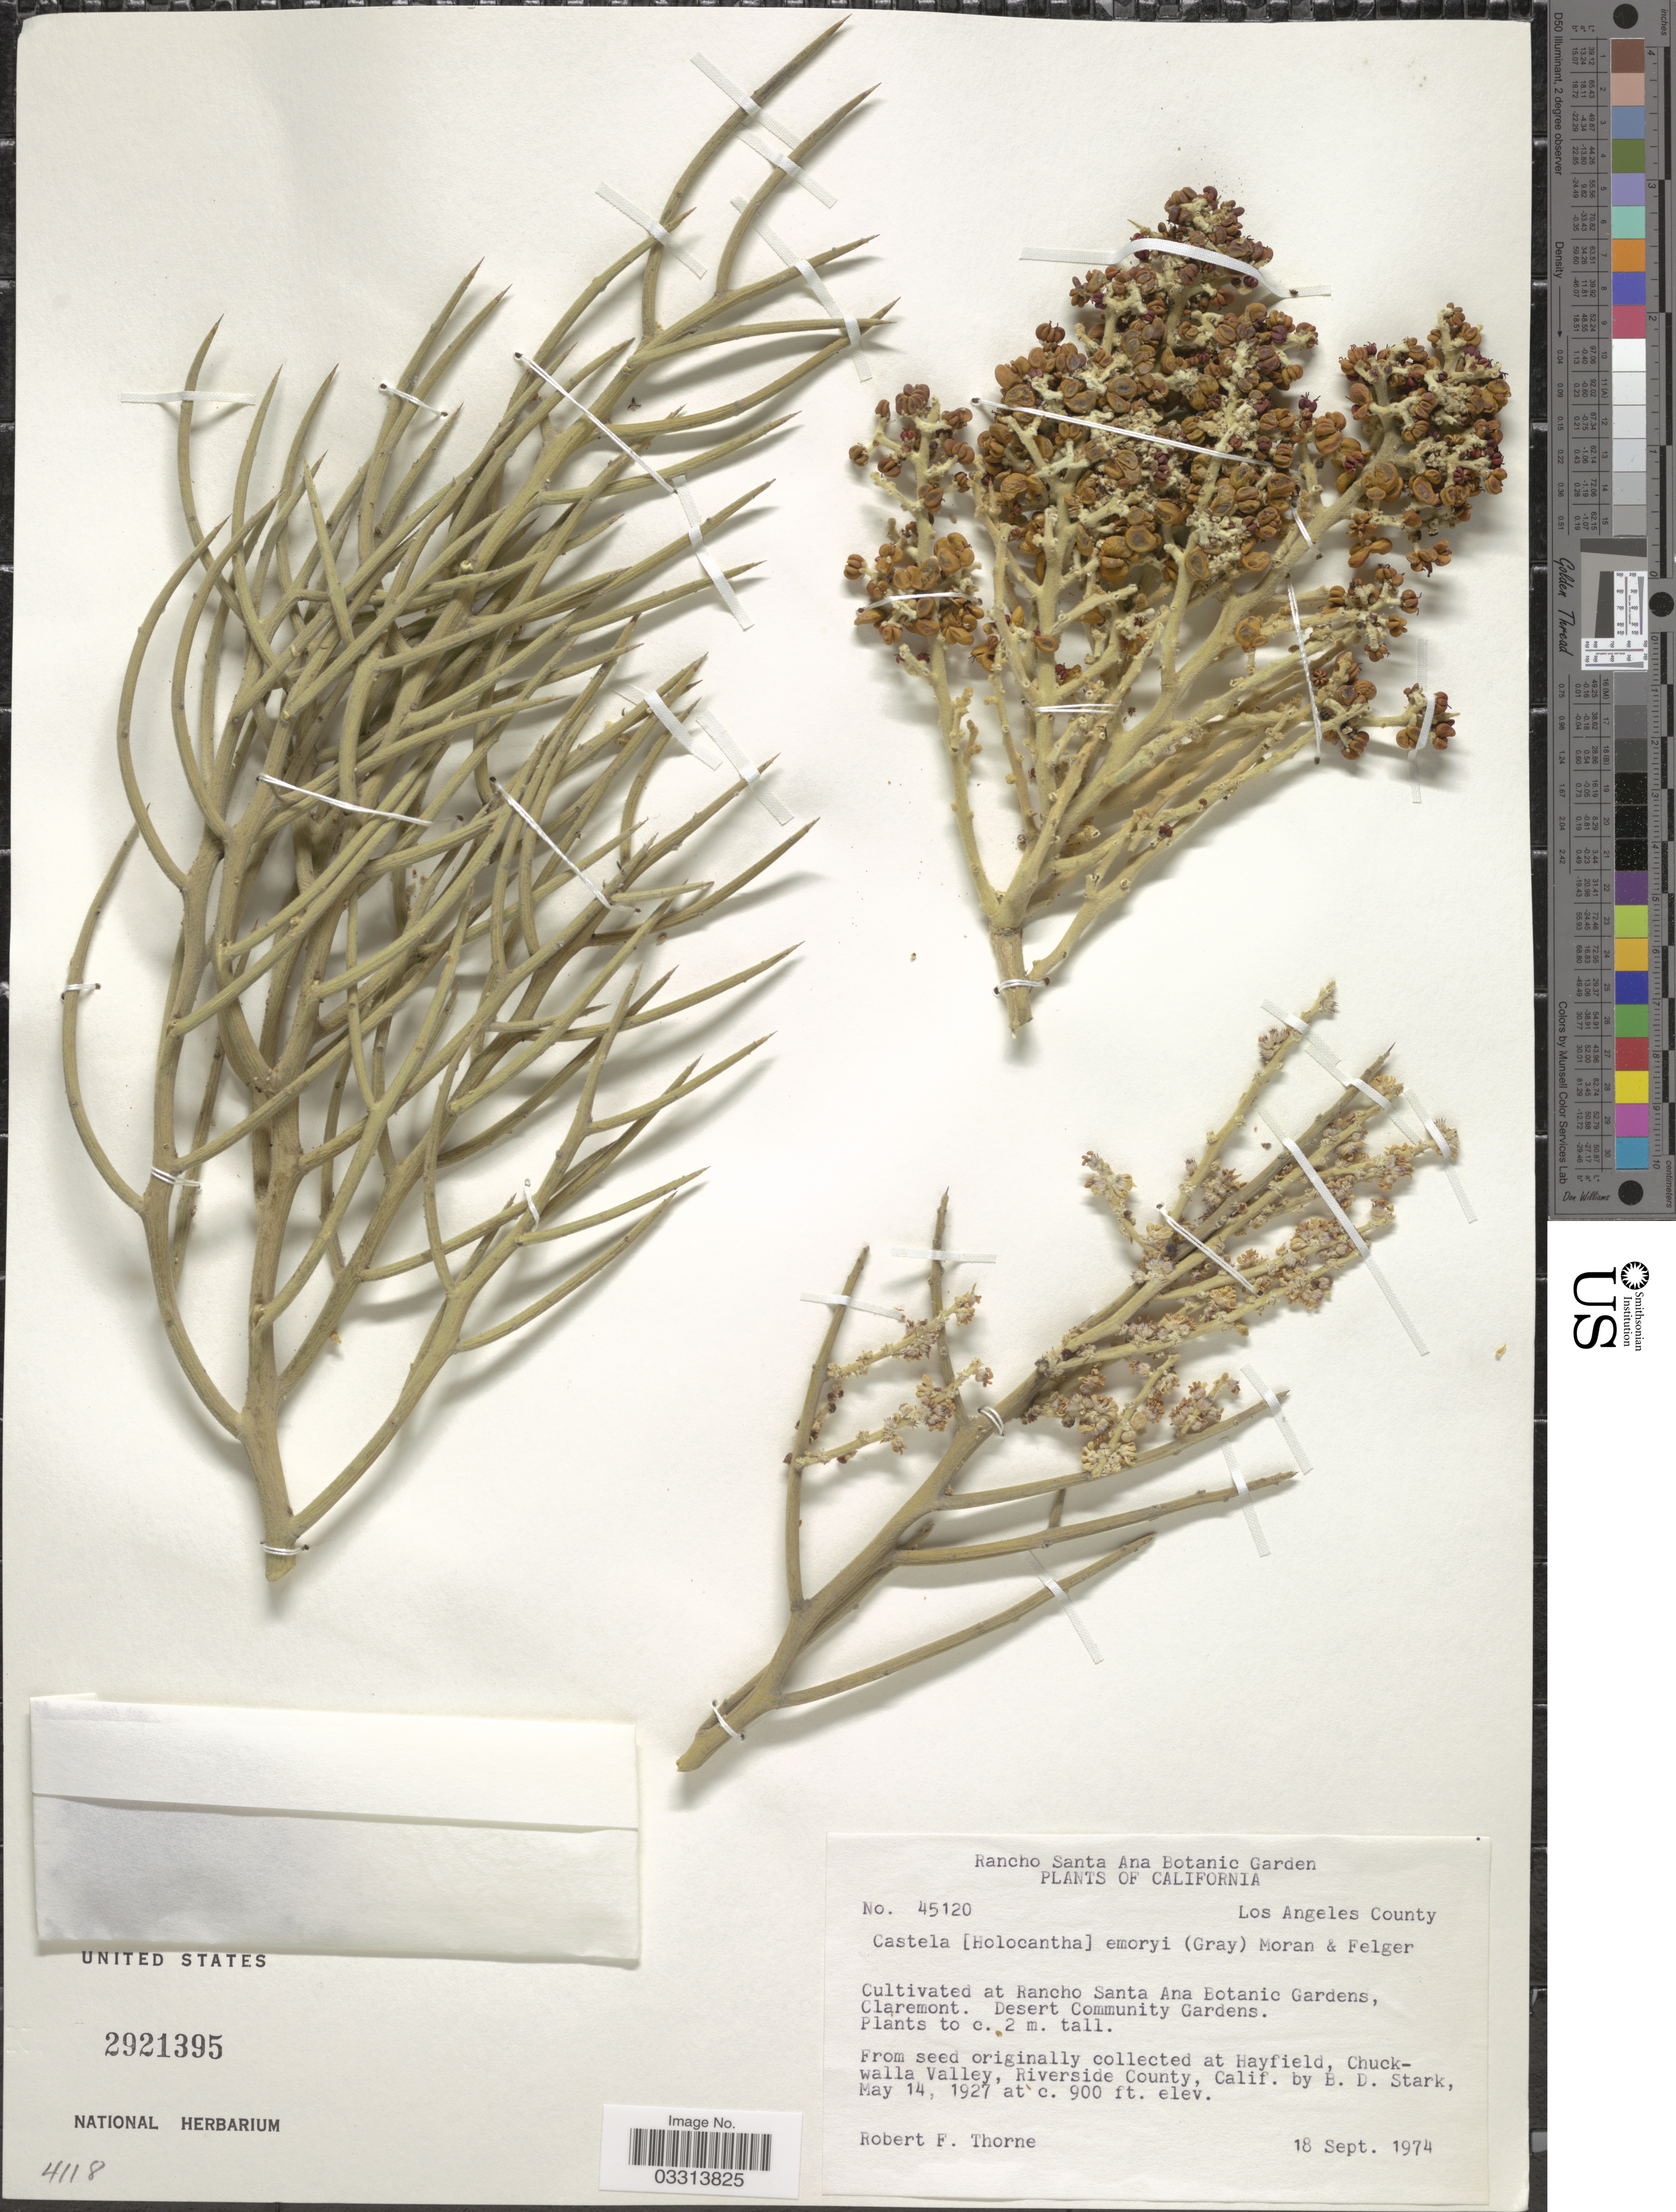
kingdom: Plantae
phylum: Tracheophyta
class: Magnoliopsida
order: Sapindales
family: Simaroubaceae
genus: Castela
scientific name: Castela emoryi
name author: (A. Gray) Moran & Felger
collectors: R. F. Thorne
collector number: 45120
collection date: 1974-09-18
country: United States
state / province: California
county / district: Los Angeles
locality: Los Angeles County, at Rancho Santa Ana Botanic Gardens, Claremont. Desert Comuunity Gardens.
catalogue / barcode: US 2921395